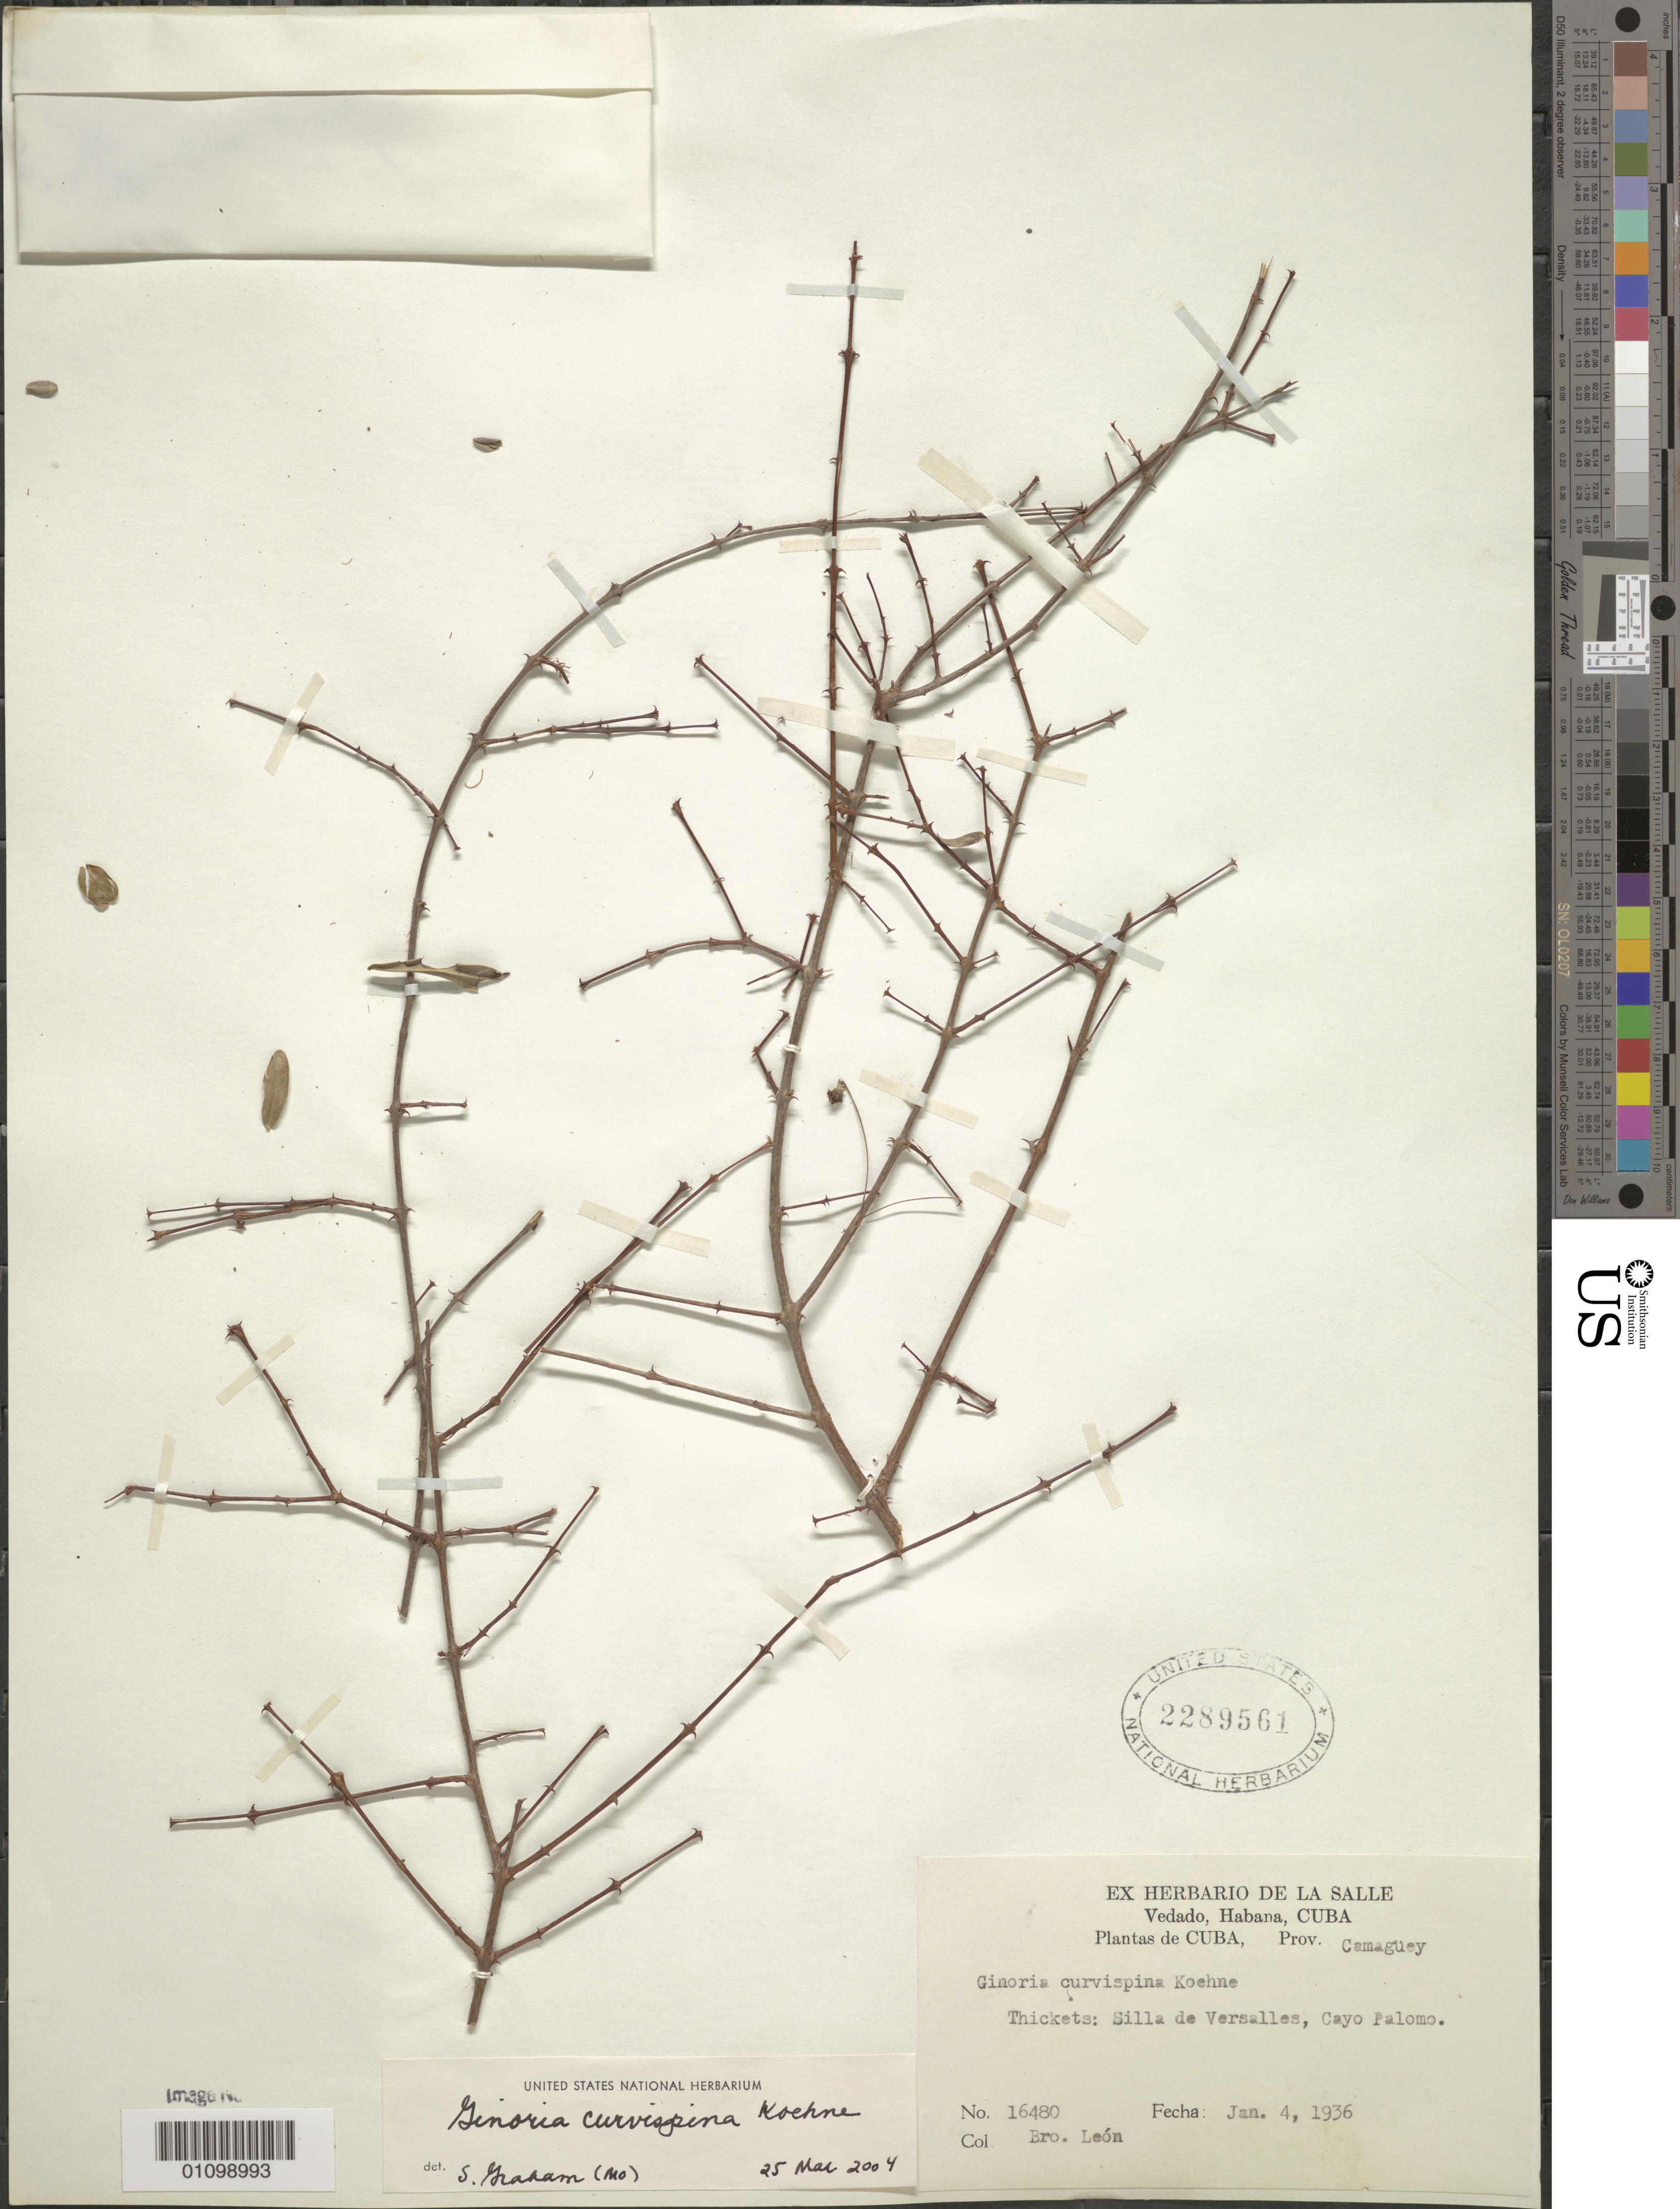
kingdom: Plantae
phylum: Tracheophyta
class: Magnoliopsida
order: Myrtales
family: Lythraceae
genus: Ginoria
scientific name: Ginoria curvispina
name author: Koehne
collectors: Bro. León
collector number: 16480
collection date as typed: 04 Jan 1936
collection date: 1936-01-04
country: Cuba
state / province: Camagüey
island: Cuba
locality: Thickets: Silla de Versalles, Cayo Palomo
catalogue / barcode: US 2289561